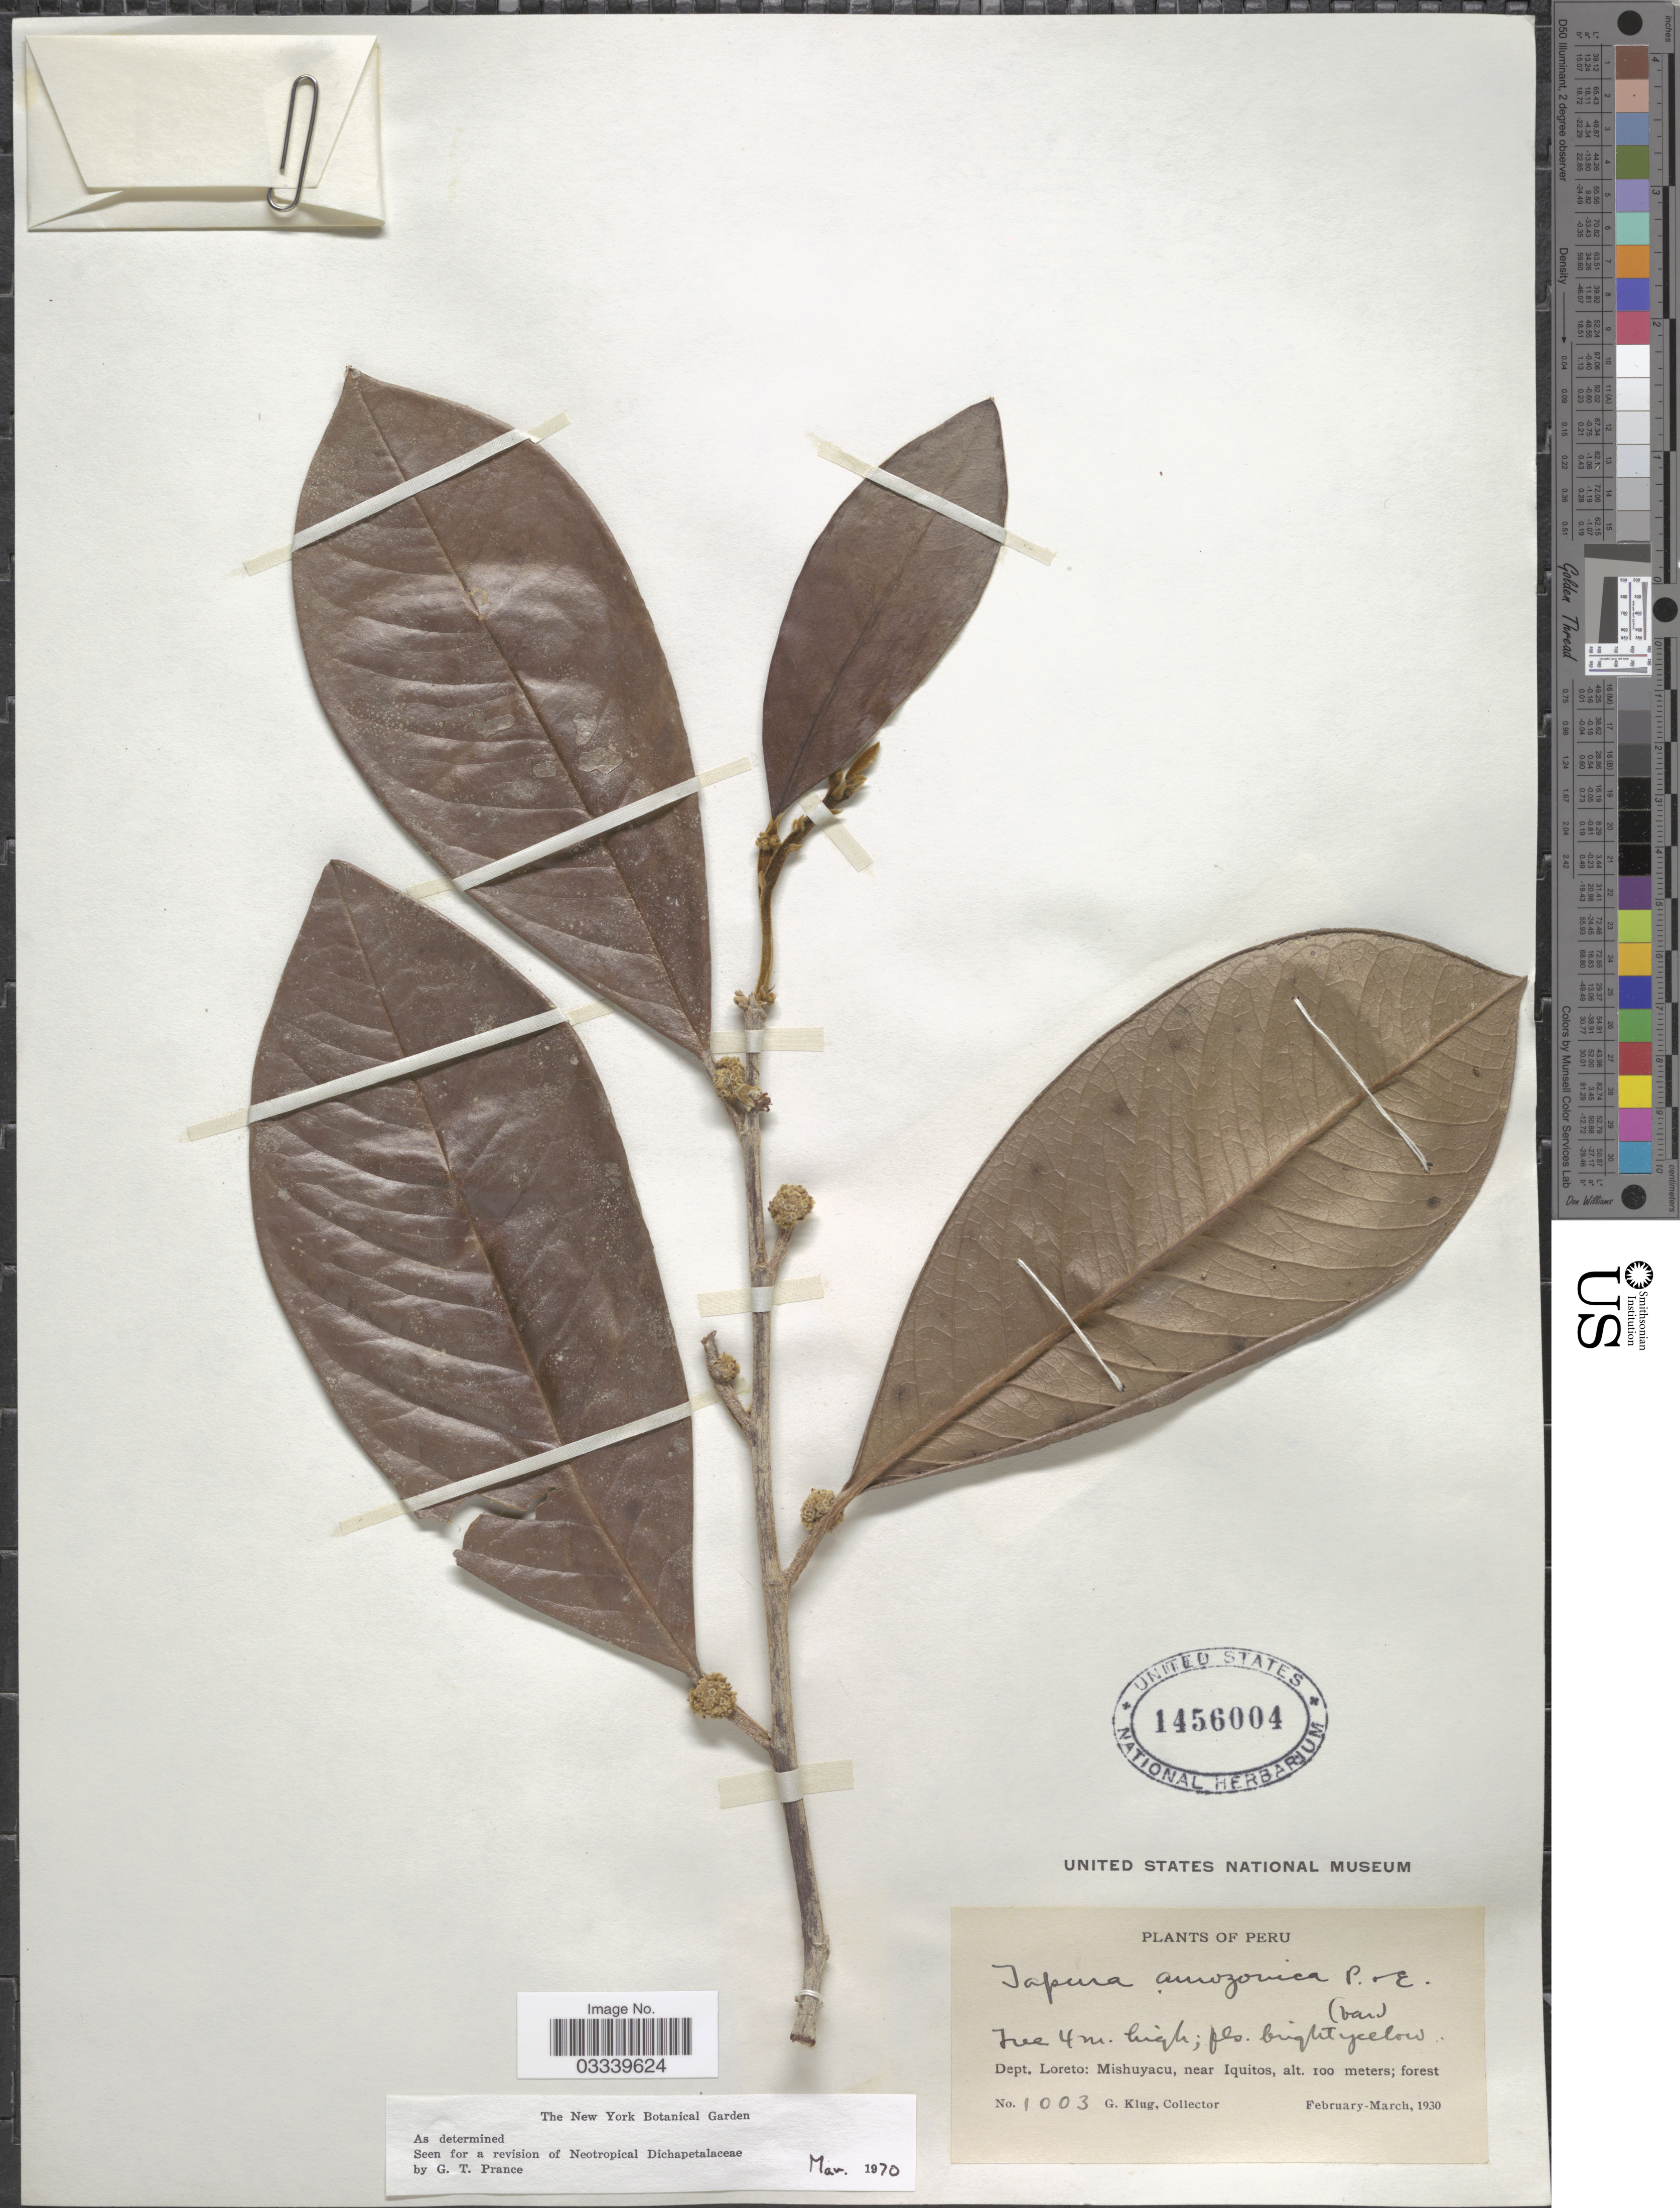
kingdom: Plantae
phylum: Tracheophyta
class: Magnoliopsida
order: Malpighiales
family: Dichapetalaceae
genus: Tapura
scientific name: Tapura amazonica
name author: Poepp. & Endl.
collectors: G. Klug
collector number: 1003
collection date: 1930-02/1930-03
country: Peru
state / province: Loreto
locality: Dept. Loreto: Mishuyacu, near Iquitos.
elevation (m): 100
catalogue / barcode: US 1456004